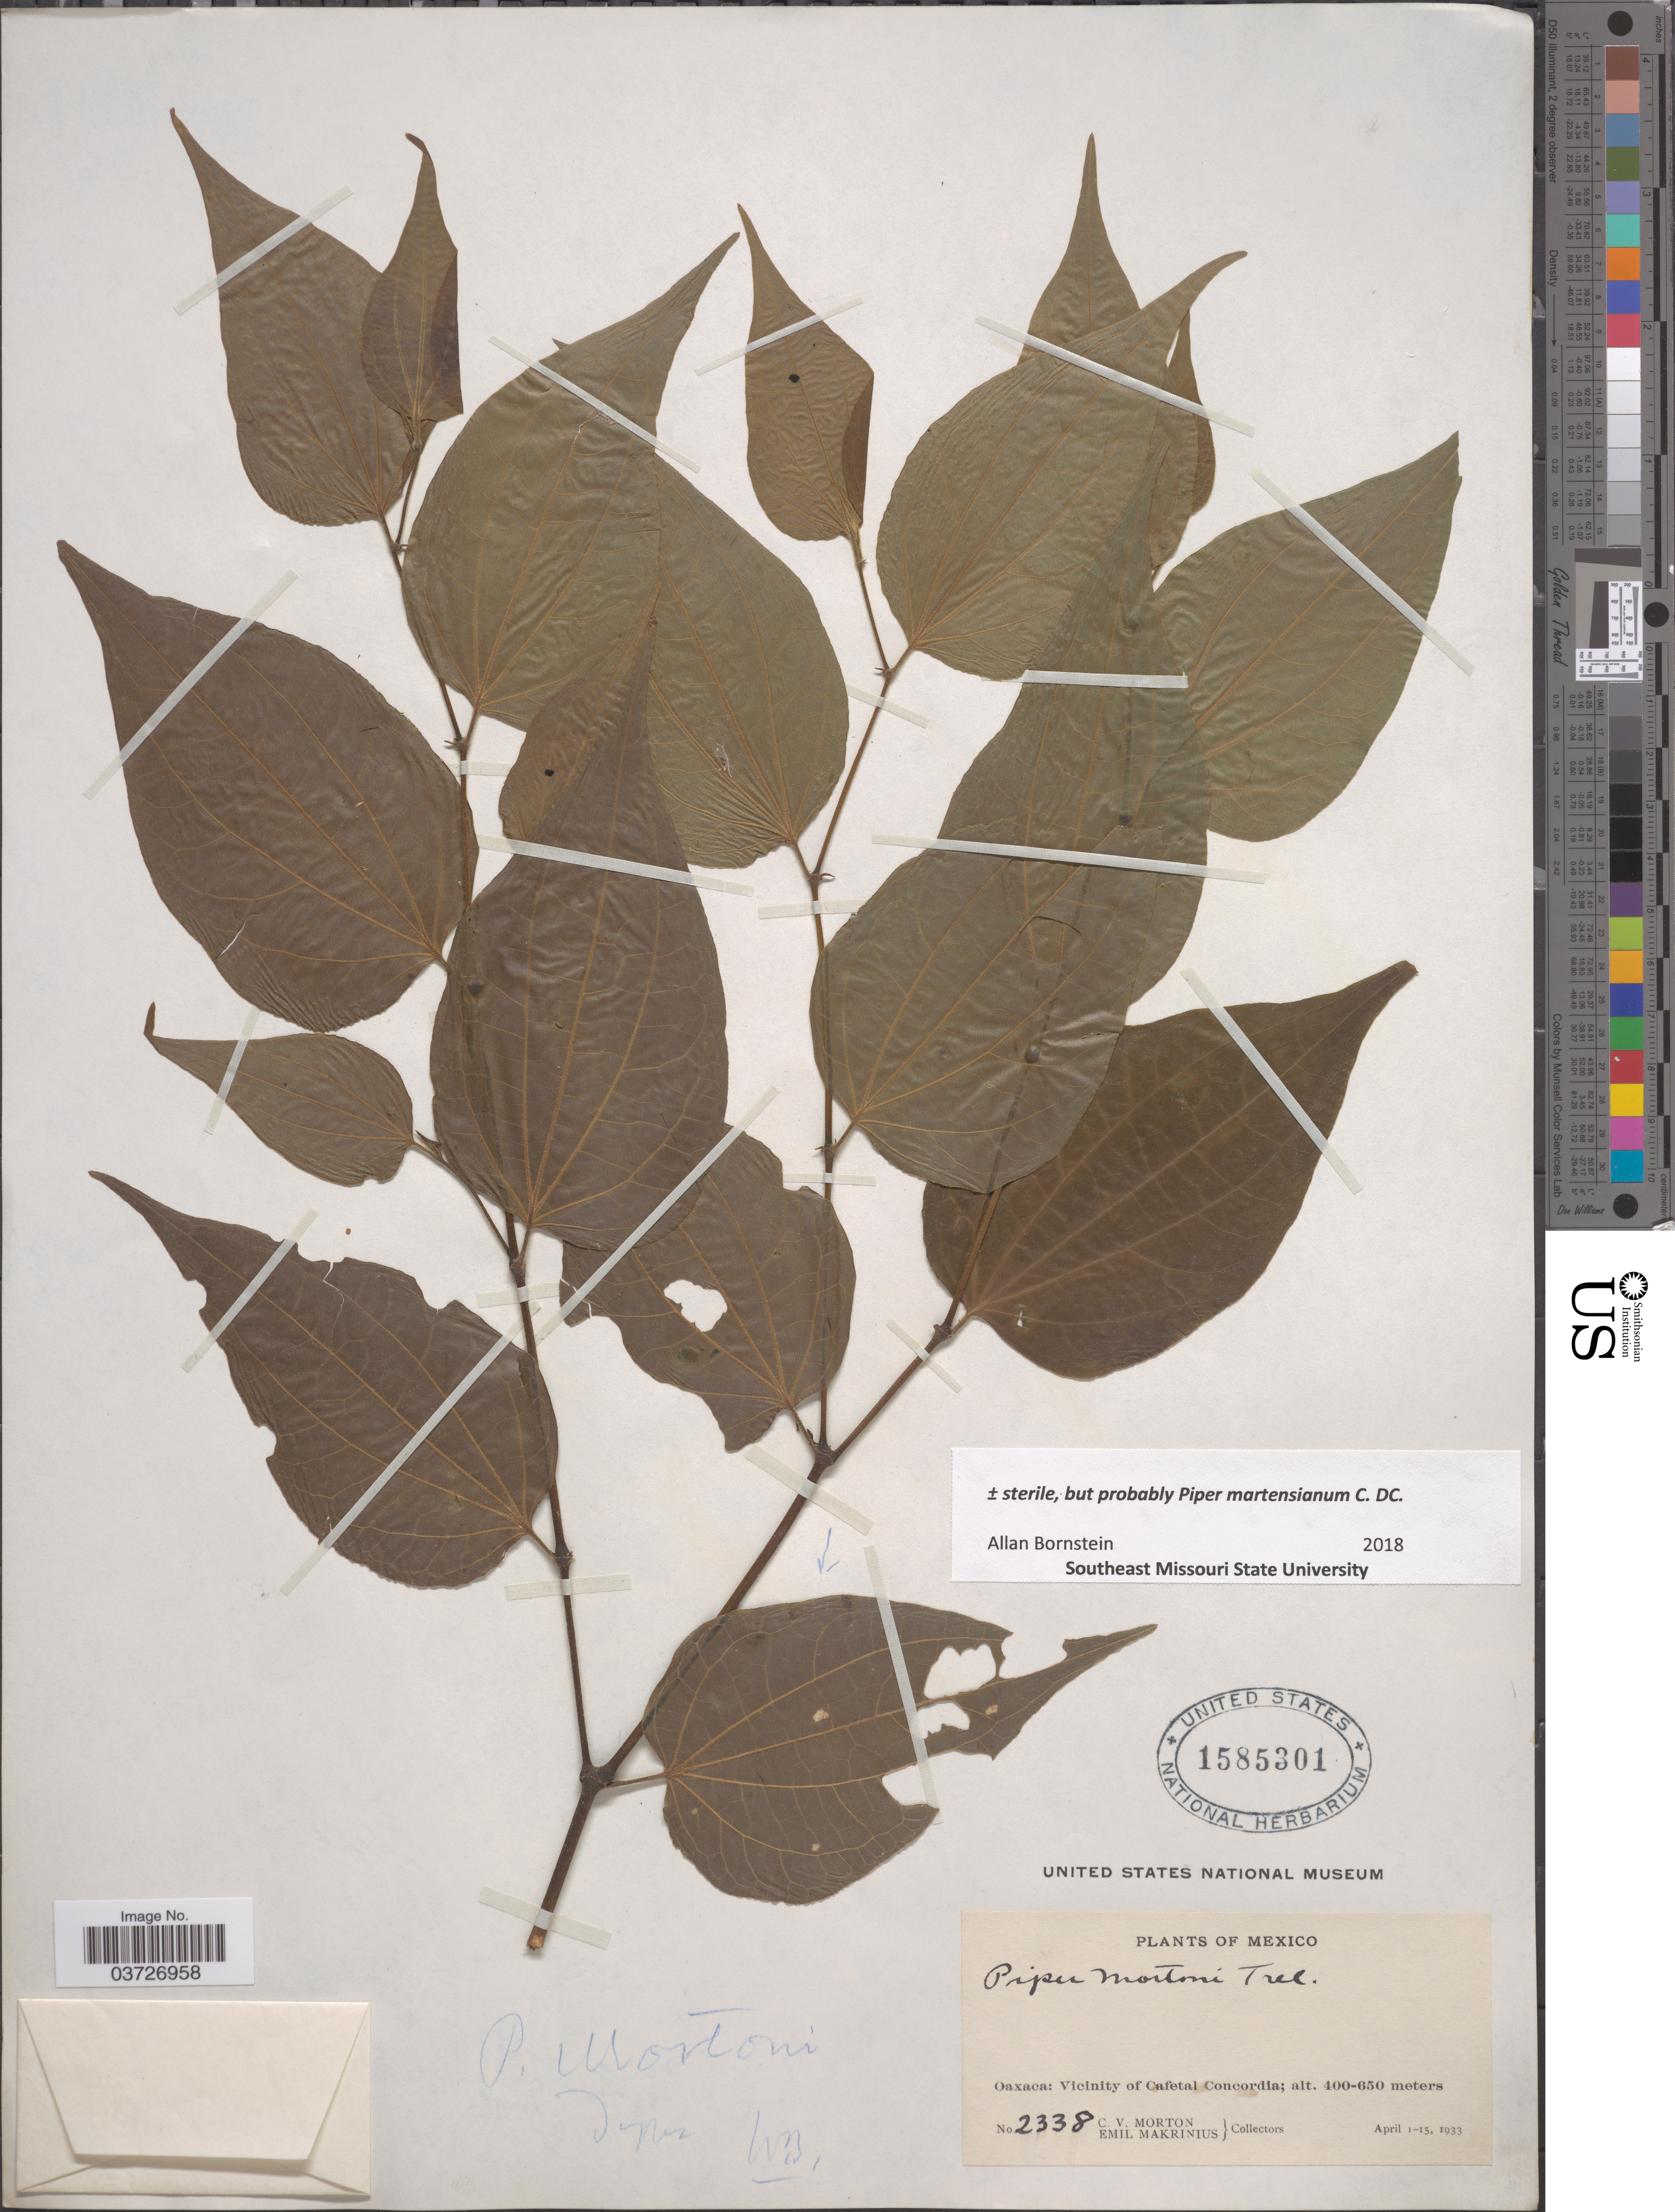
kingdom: Plantae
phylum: Tracheophyta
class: Magnoliopsida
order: Piperales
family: Piperaceae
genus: Piper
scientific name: Piper martensianum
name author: C. DC.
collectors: C. V. Morton & E. Makrinius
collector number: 2338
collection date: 1933-04-01/1933-04-15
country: Mexico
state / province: Oaxaca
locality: Vicinity of Cafetal Concordia.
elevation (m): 400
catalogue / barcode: US 1585301